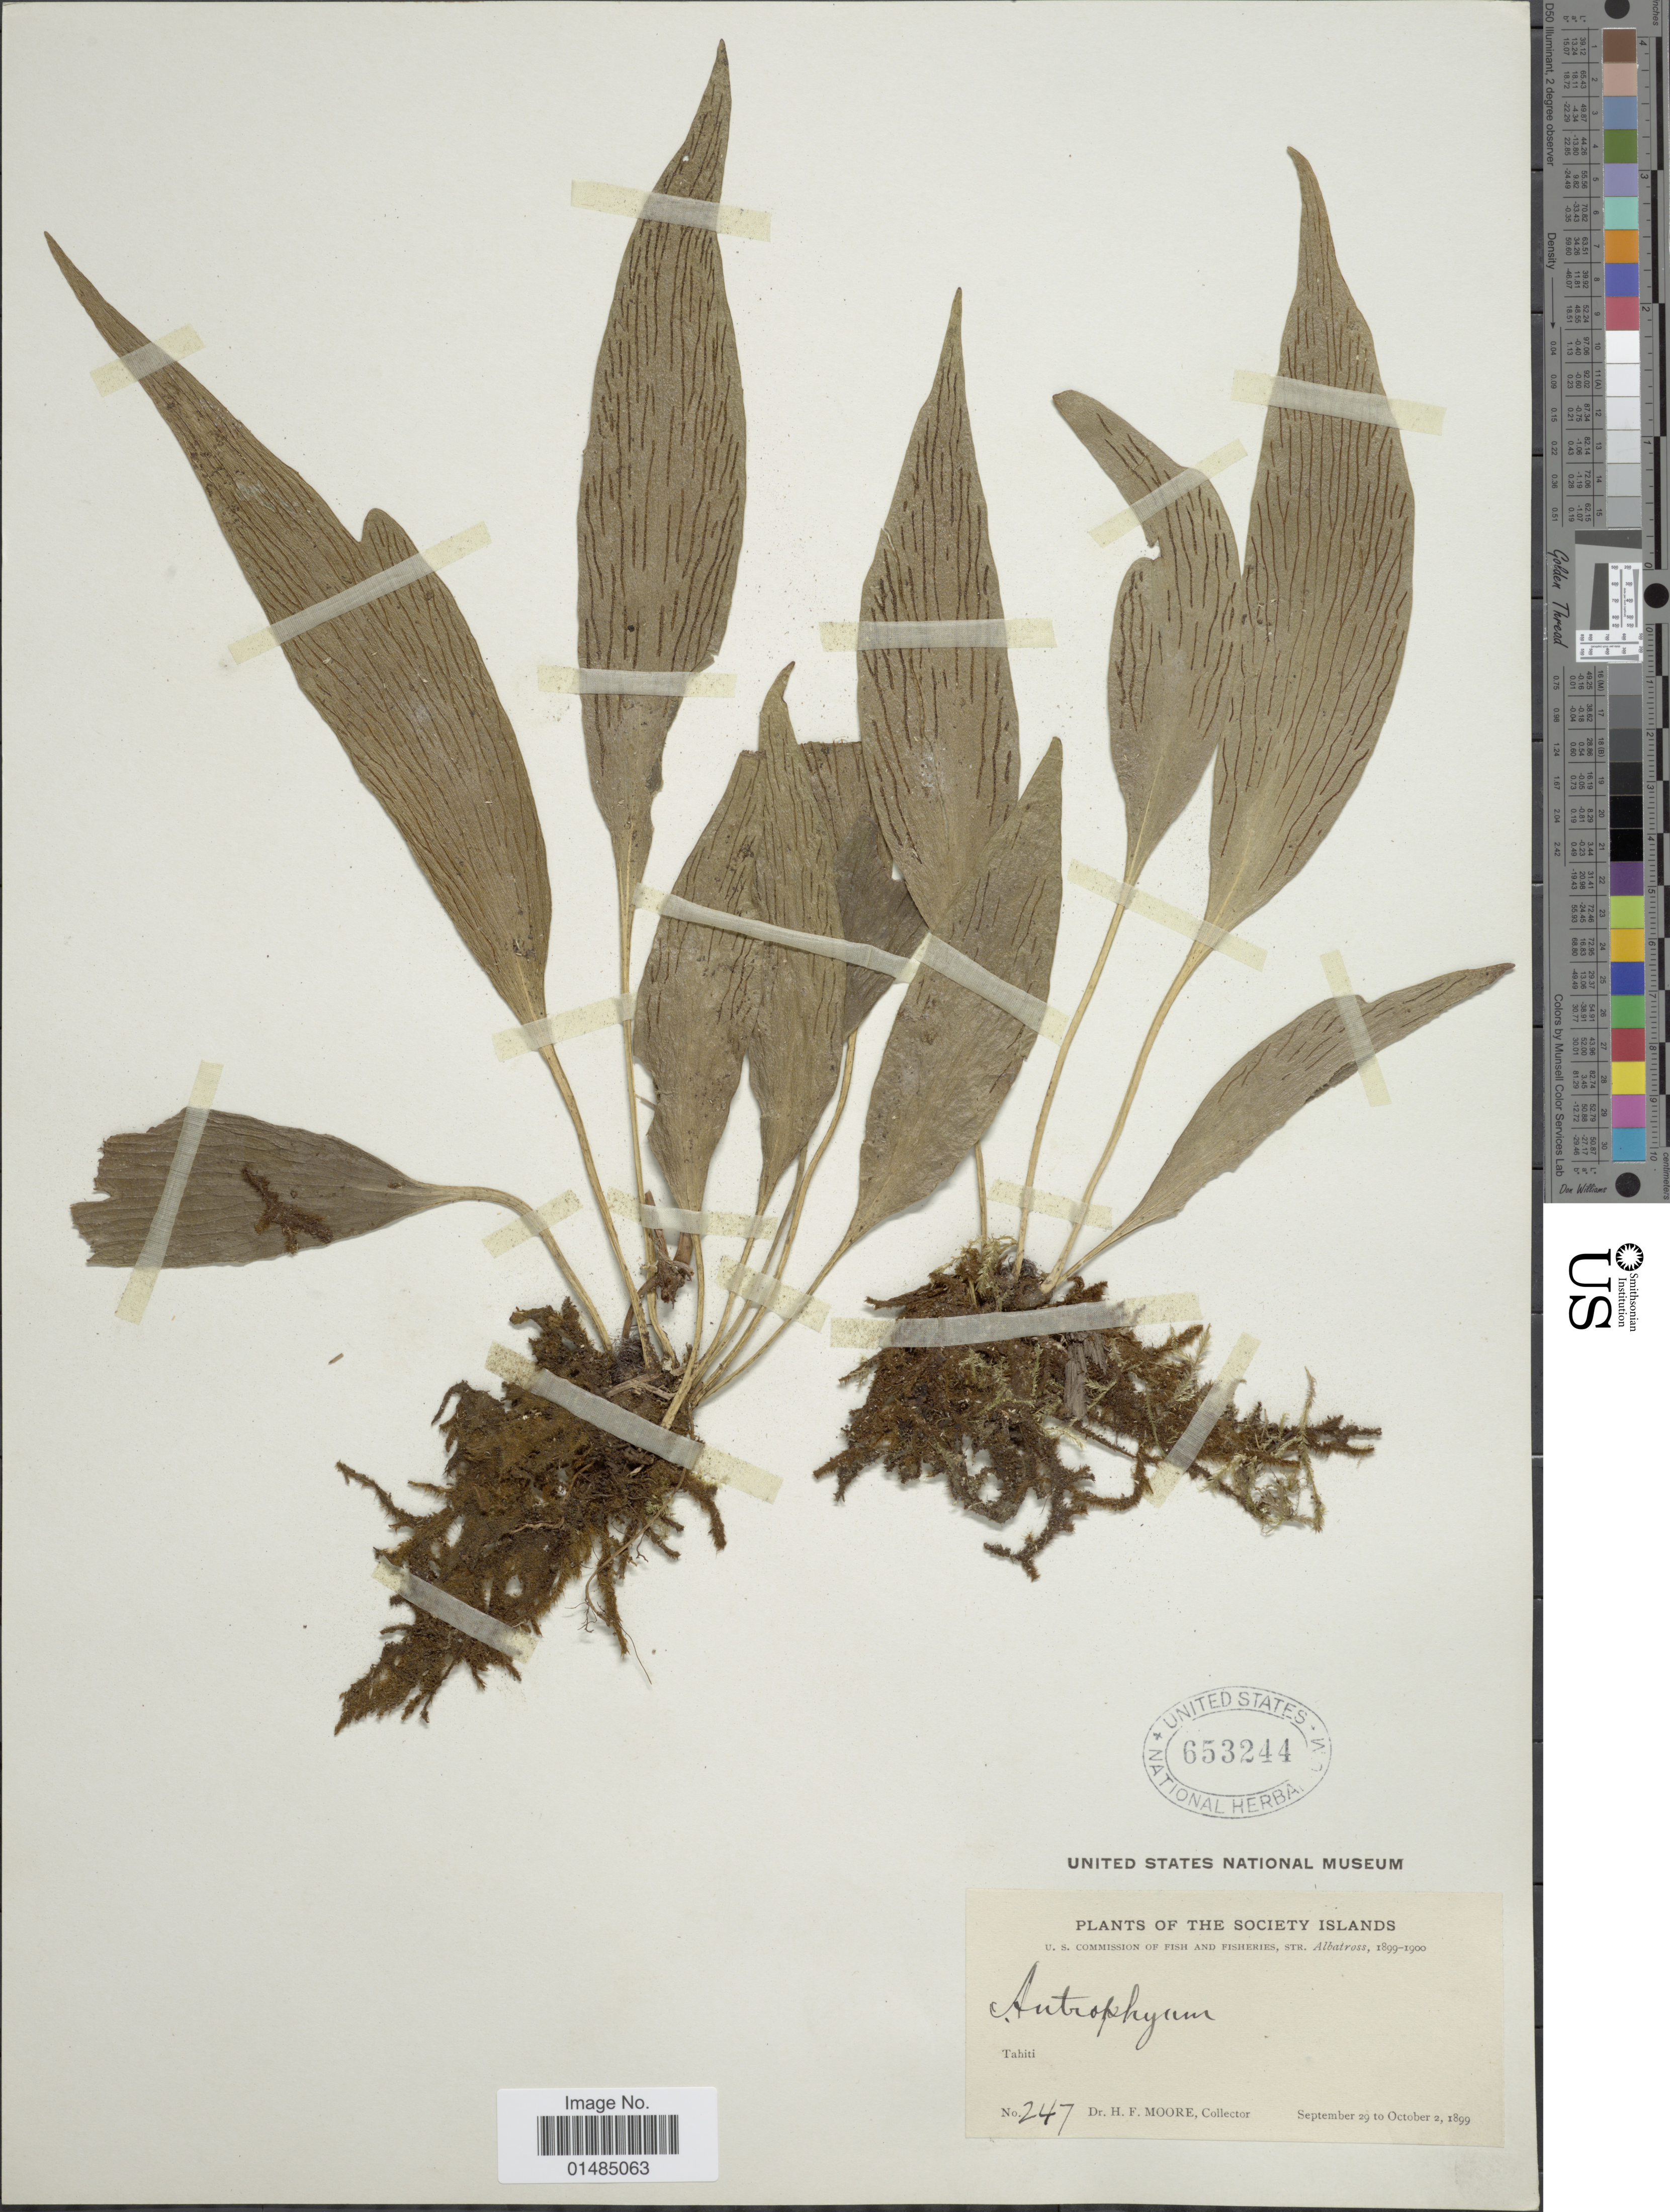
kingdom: Plantae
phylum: Tracheophyta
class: Polypodiopsida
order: Polypodiales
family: Pteridaceae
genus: Antrophyum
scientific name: Antrophyum lessonii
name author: Bory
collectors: H. F. Moore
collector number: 247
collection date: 1899-09-29/1899-10-02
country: French Polynesia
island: Tahiti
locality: The Society Islands, Tahiti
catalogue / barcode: US 653244